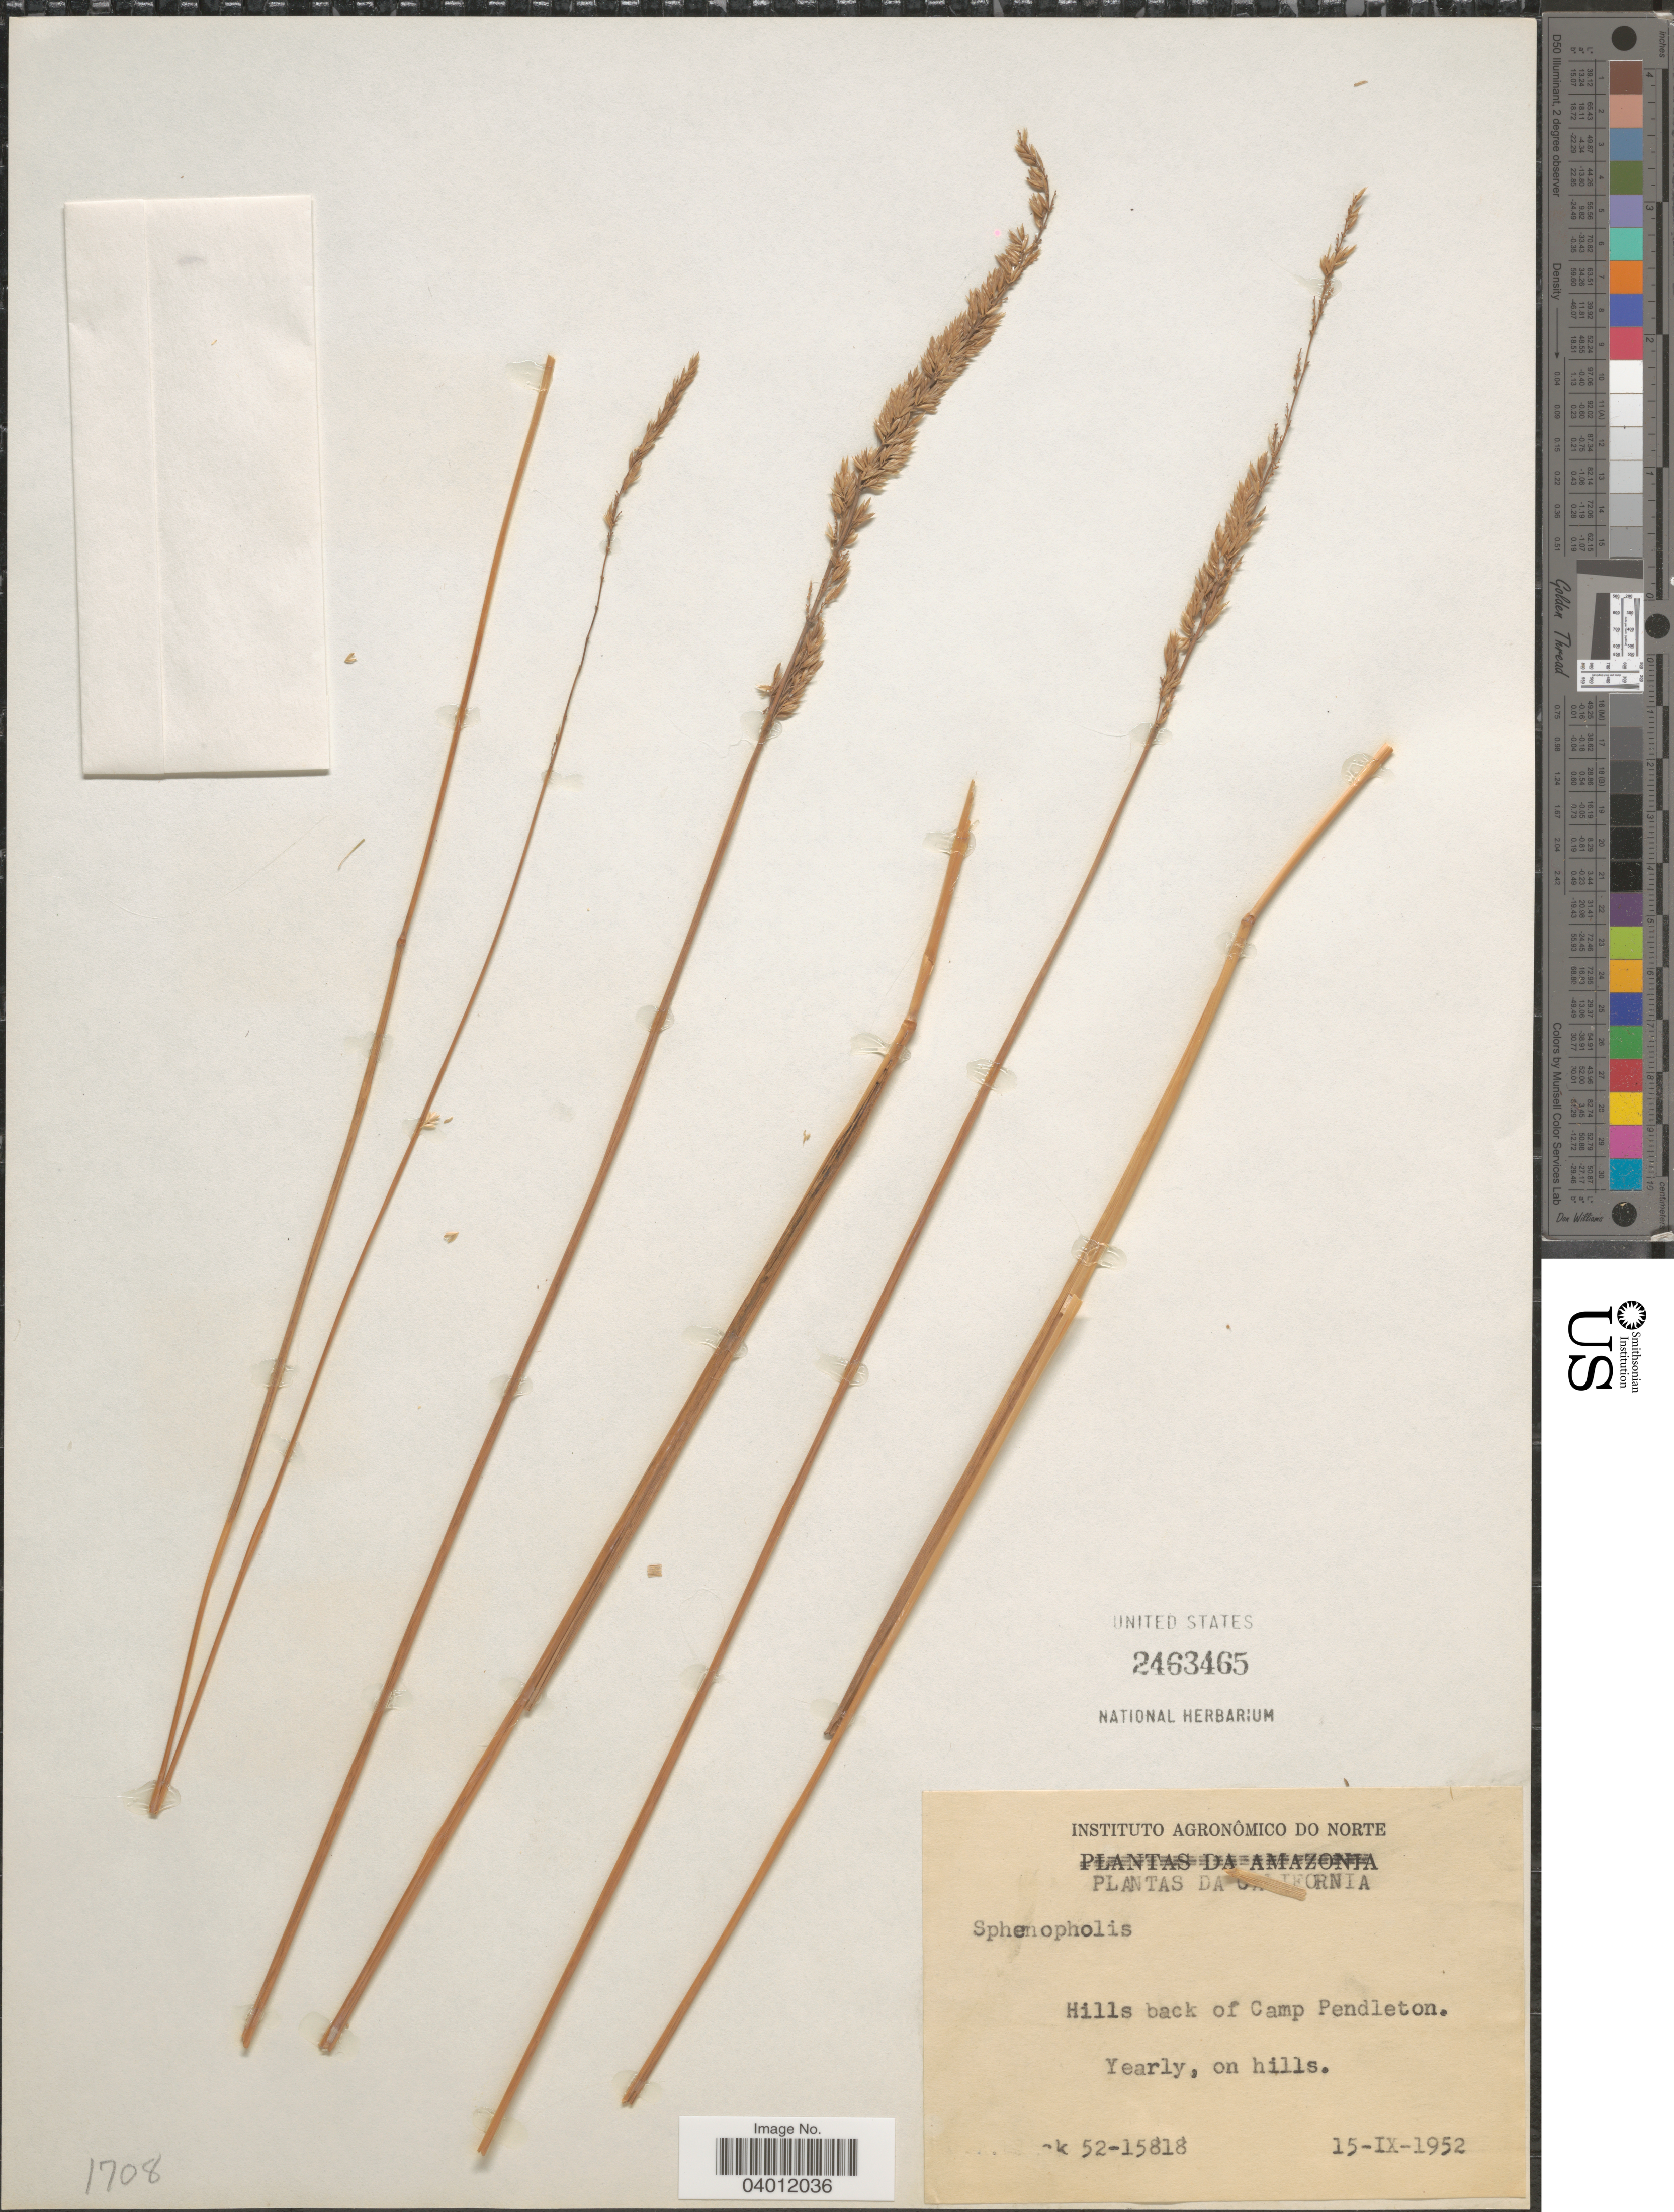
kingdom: Plantae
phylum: Tracheophyta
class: Liliopsida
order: Poales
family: Poaceae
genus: Sphenopholis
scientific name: Sphenopholis sp.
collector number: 52-15818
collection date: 1952-09-15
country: United States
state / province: California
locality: Hills back of Camp Pendleton.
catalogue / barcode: US 2463465